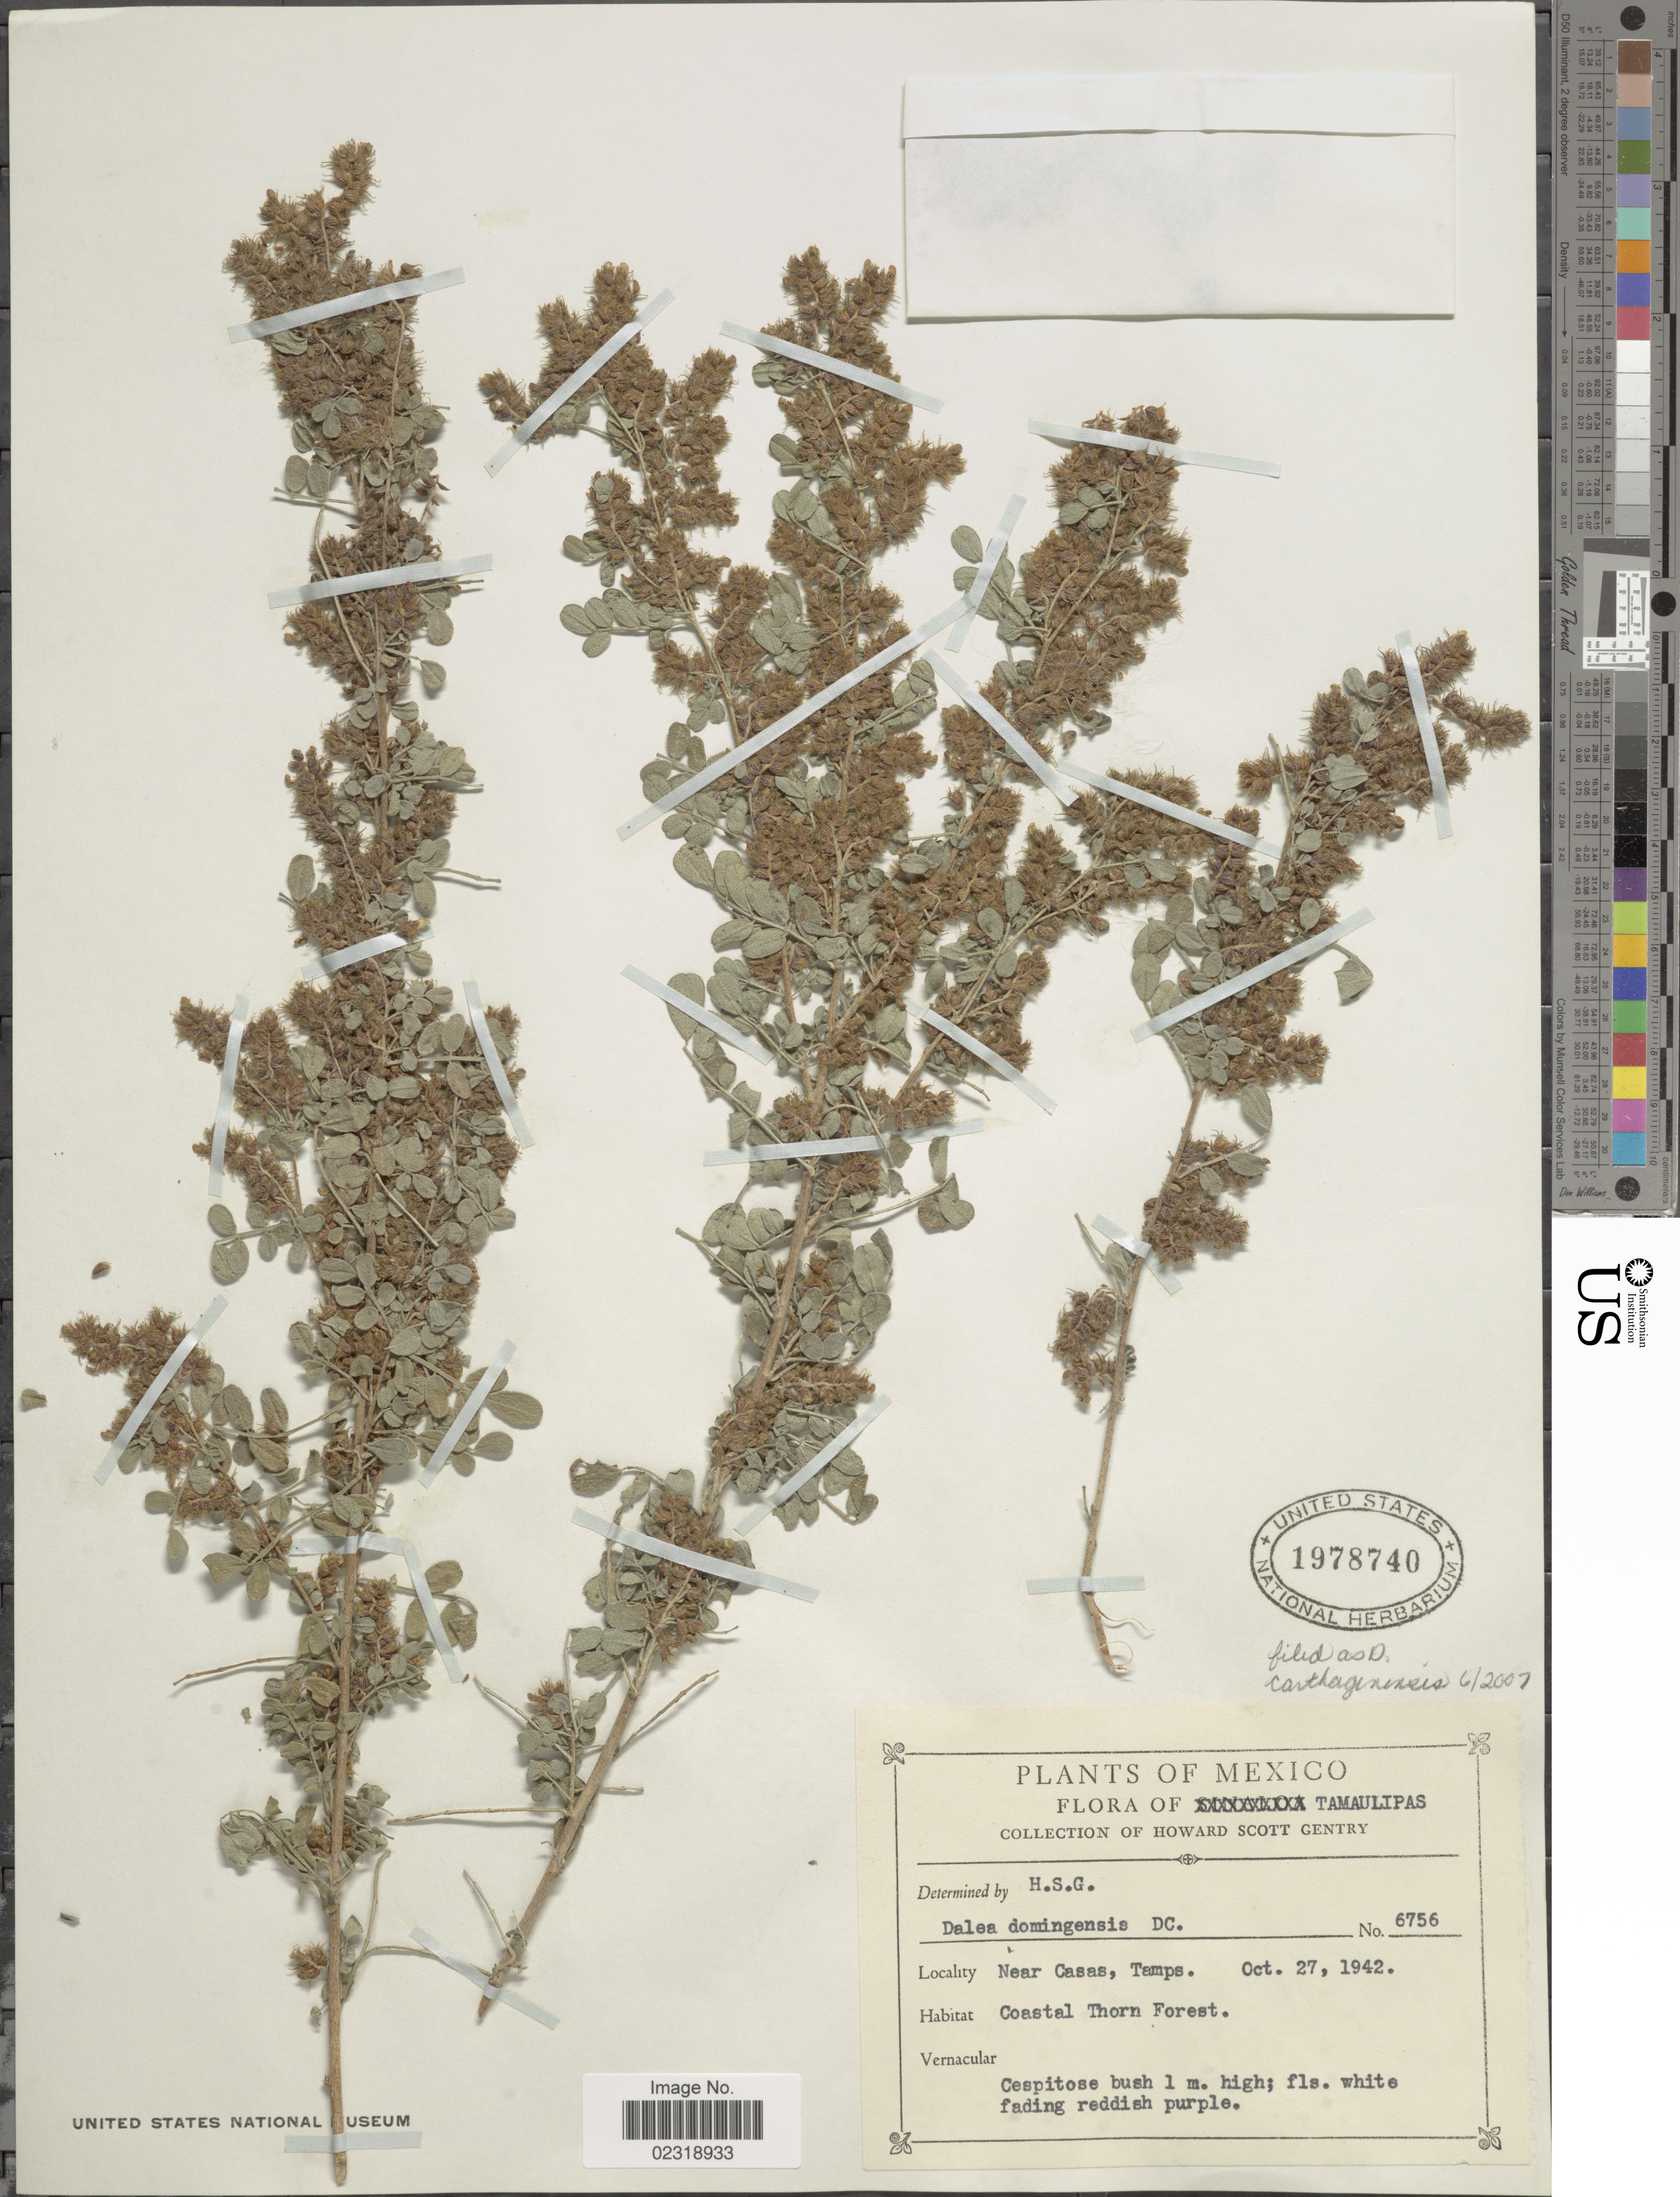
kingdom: Plantae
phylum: Tracheophyta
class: Magnoliopsida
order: Fabales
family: Fabaceae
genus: Dalea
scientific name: Dalea carthagenensis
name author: (Jacq.) J.F. Macbr.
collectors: H. S. Gentry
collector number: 6756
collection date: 1942-10-27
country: Mexico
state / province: Tamaulipas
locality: Near Casas, Tamps, Coastal Thorn Forest.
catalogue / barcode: US 1978740